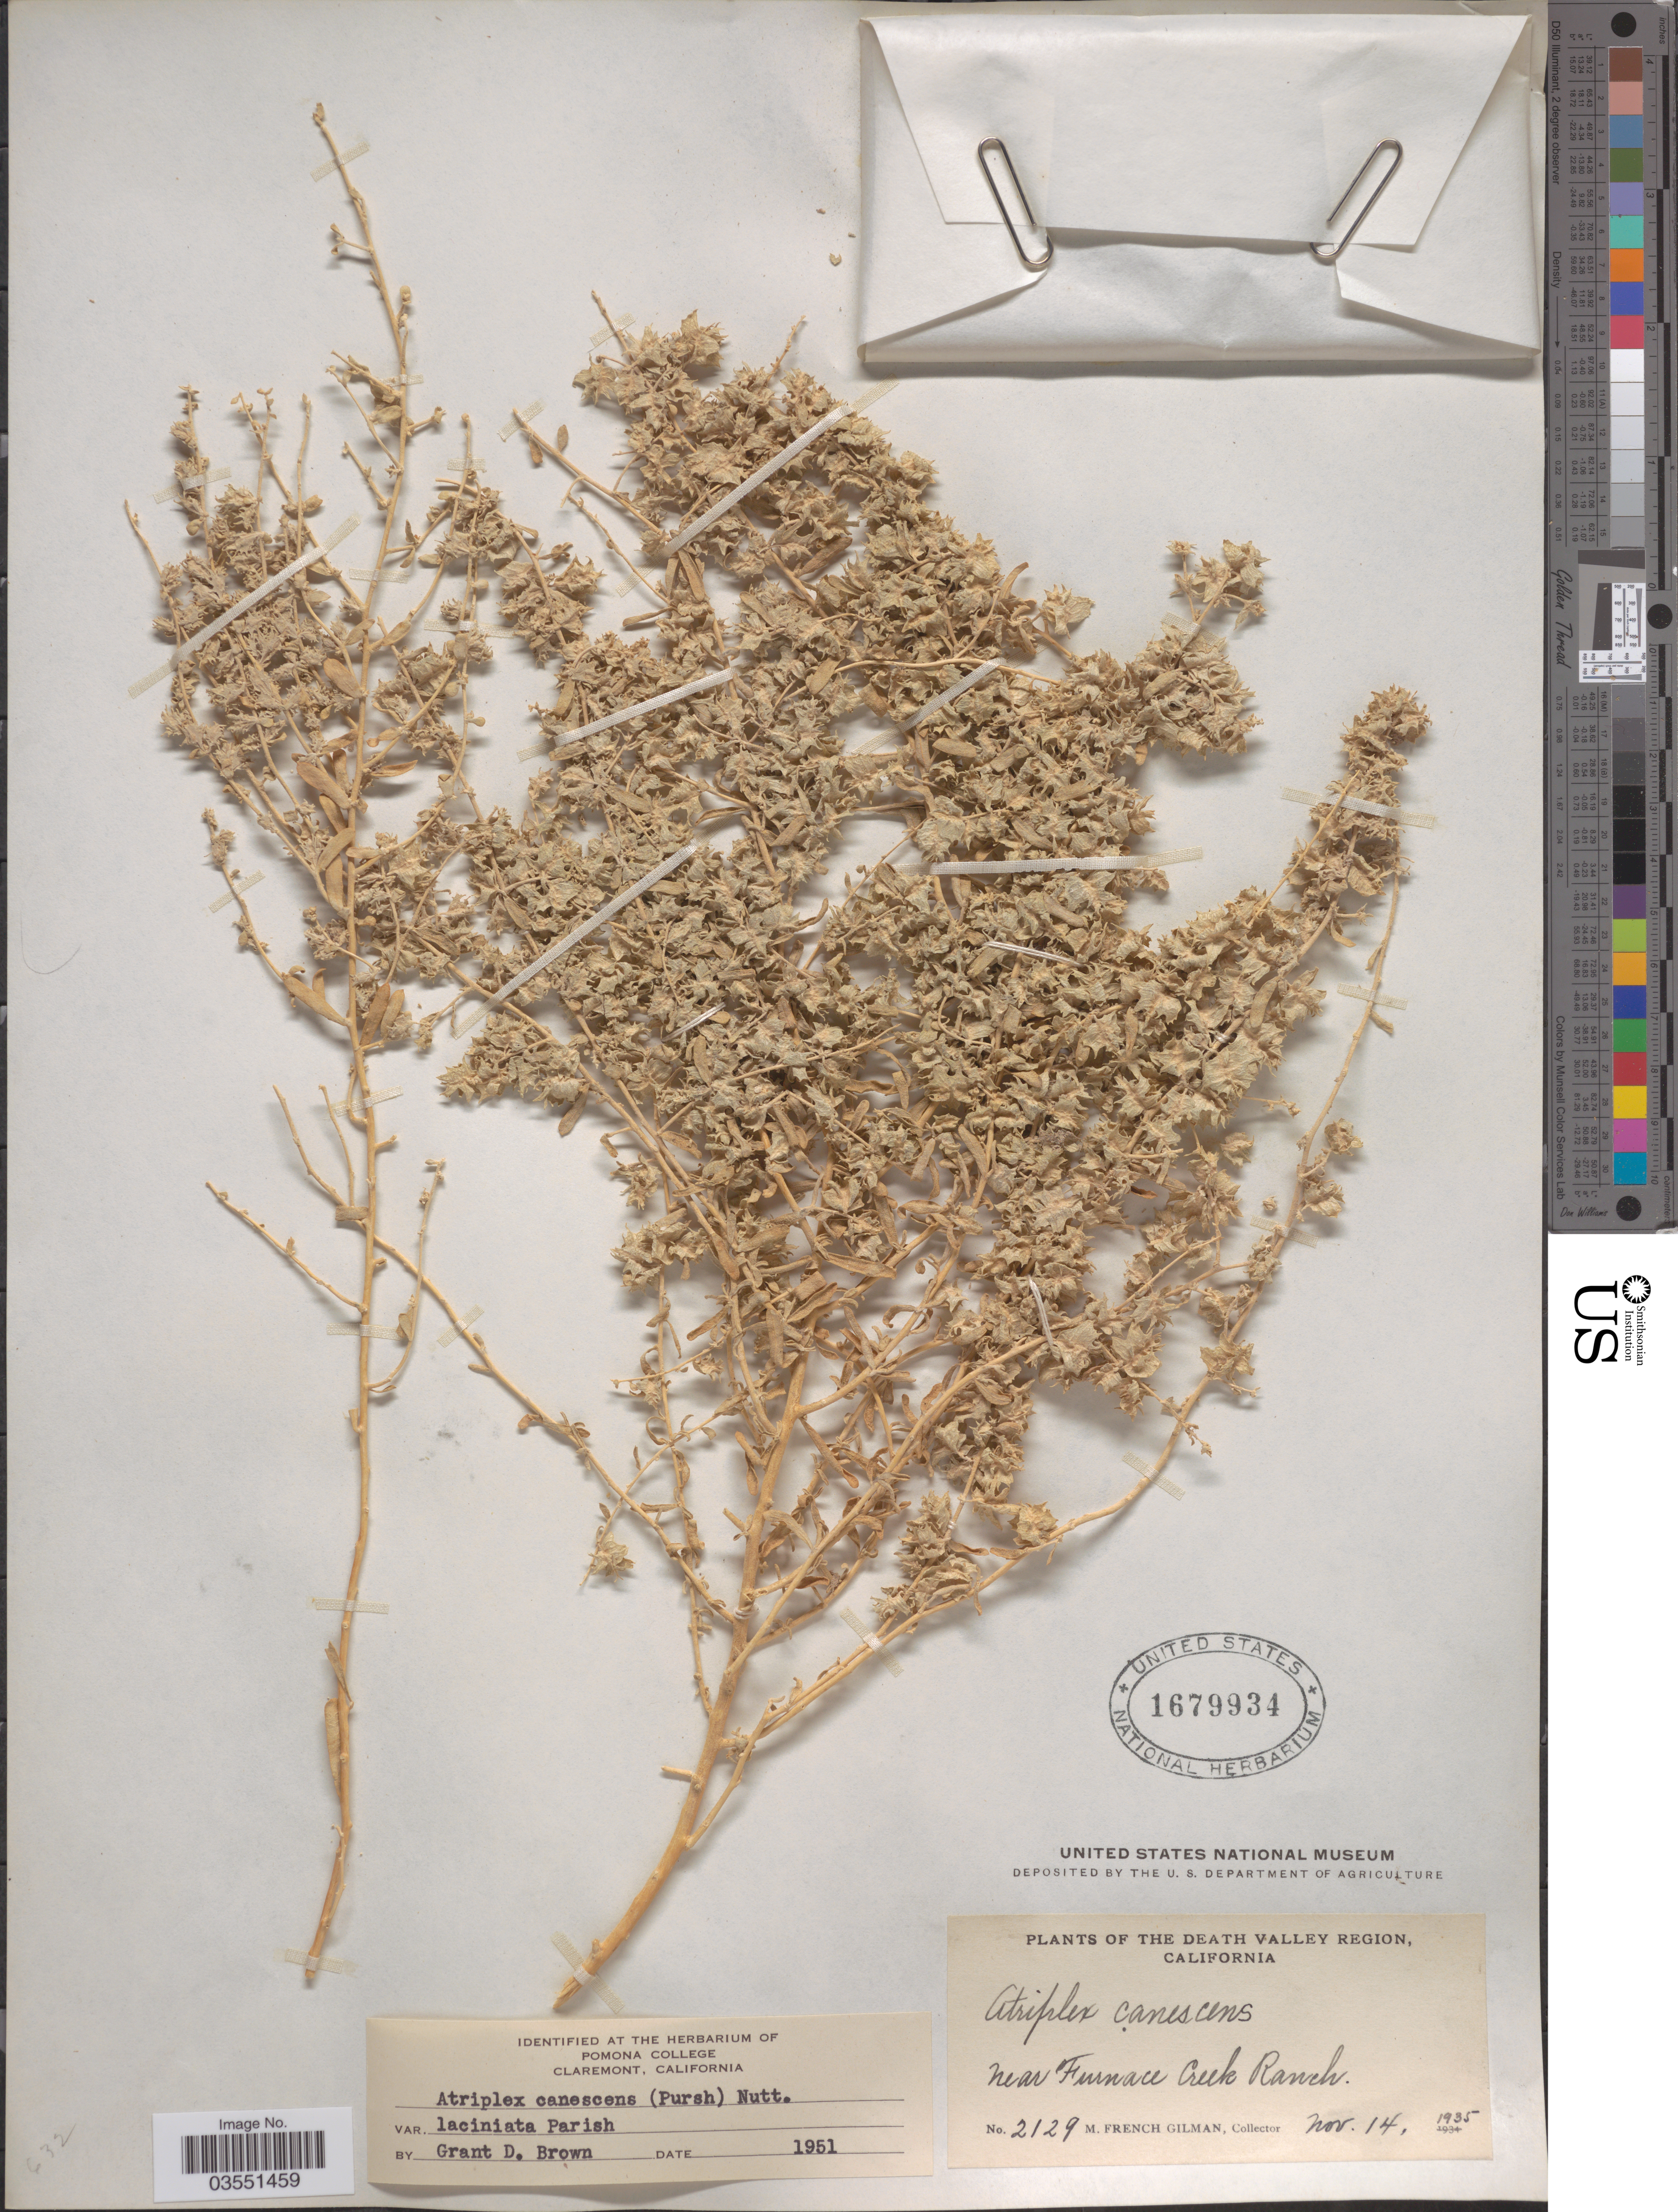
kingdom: Plantae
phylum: Tracheophyta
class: Magnoliopsida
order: Caryophyllales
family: Amaranthaceae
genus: Atriplex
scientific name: Atriplex canescens var. laciniata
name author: Parish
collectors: M. F. Gilman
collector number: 2129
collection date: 1935-11-14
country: United States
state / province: California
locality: The Death Valley Region. Near Furnace Creek Ranch.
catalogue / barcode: US 1679934